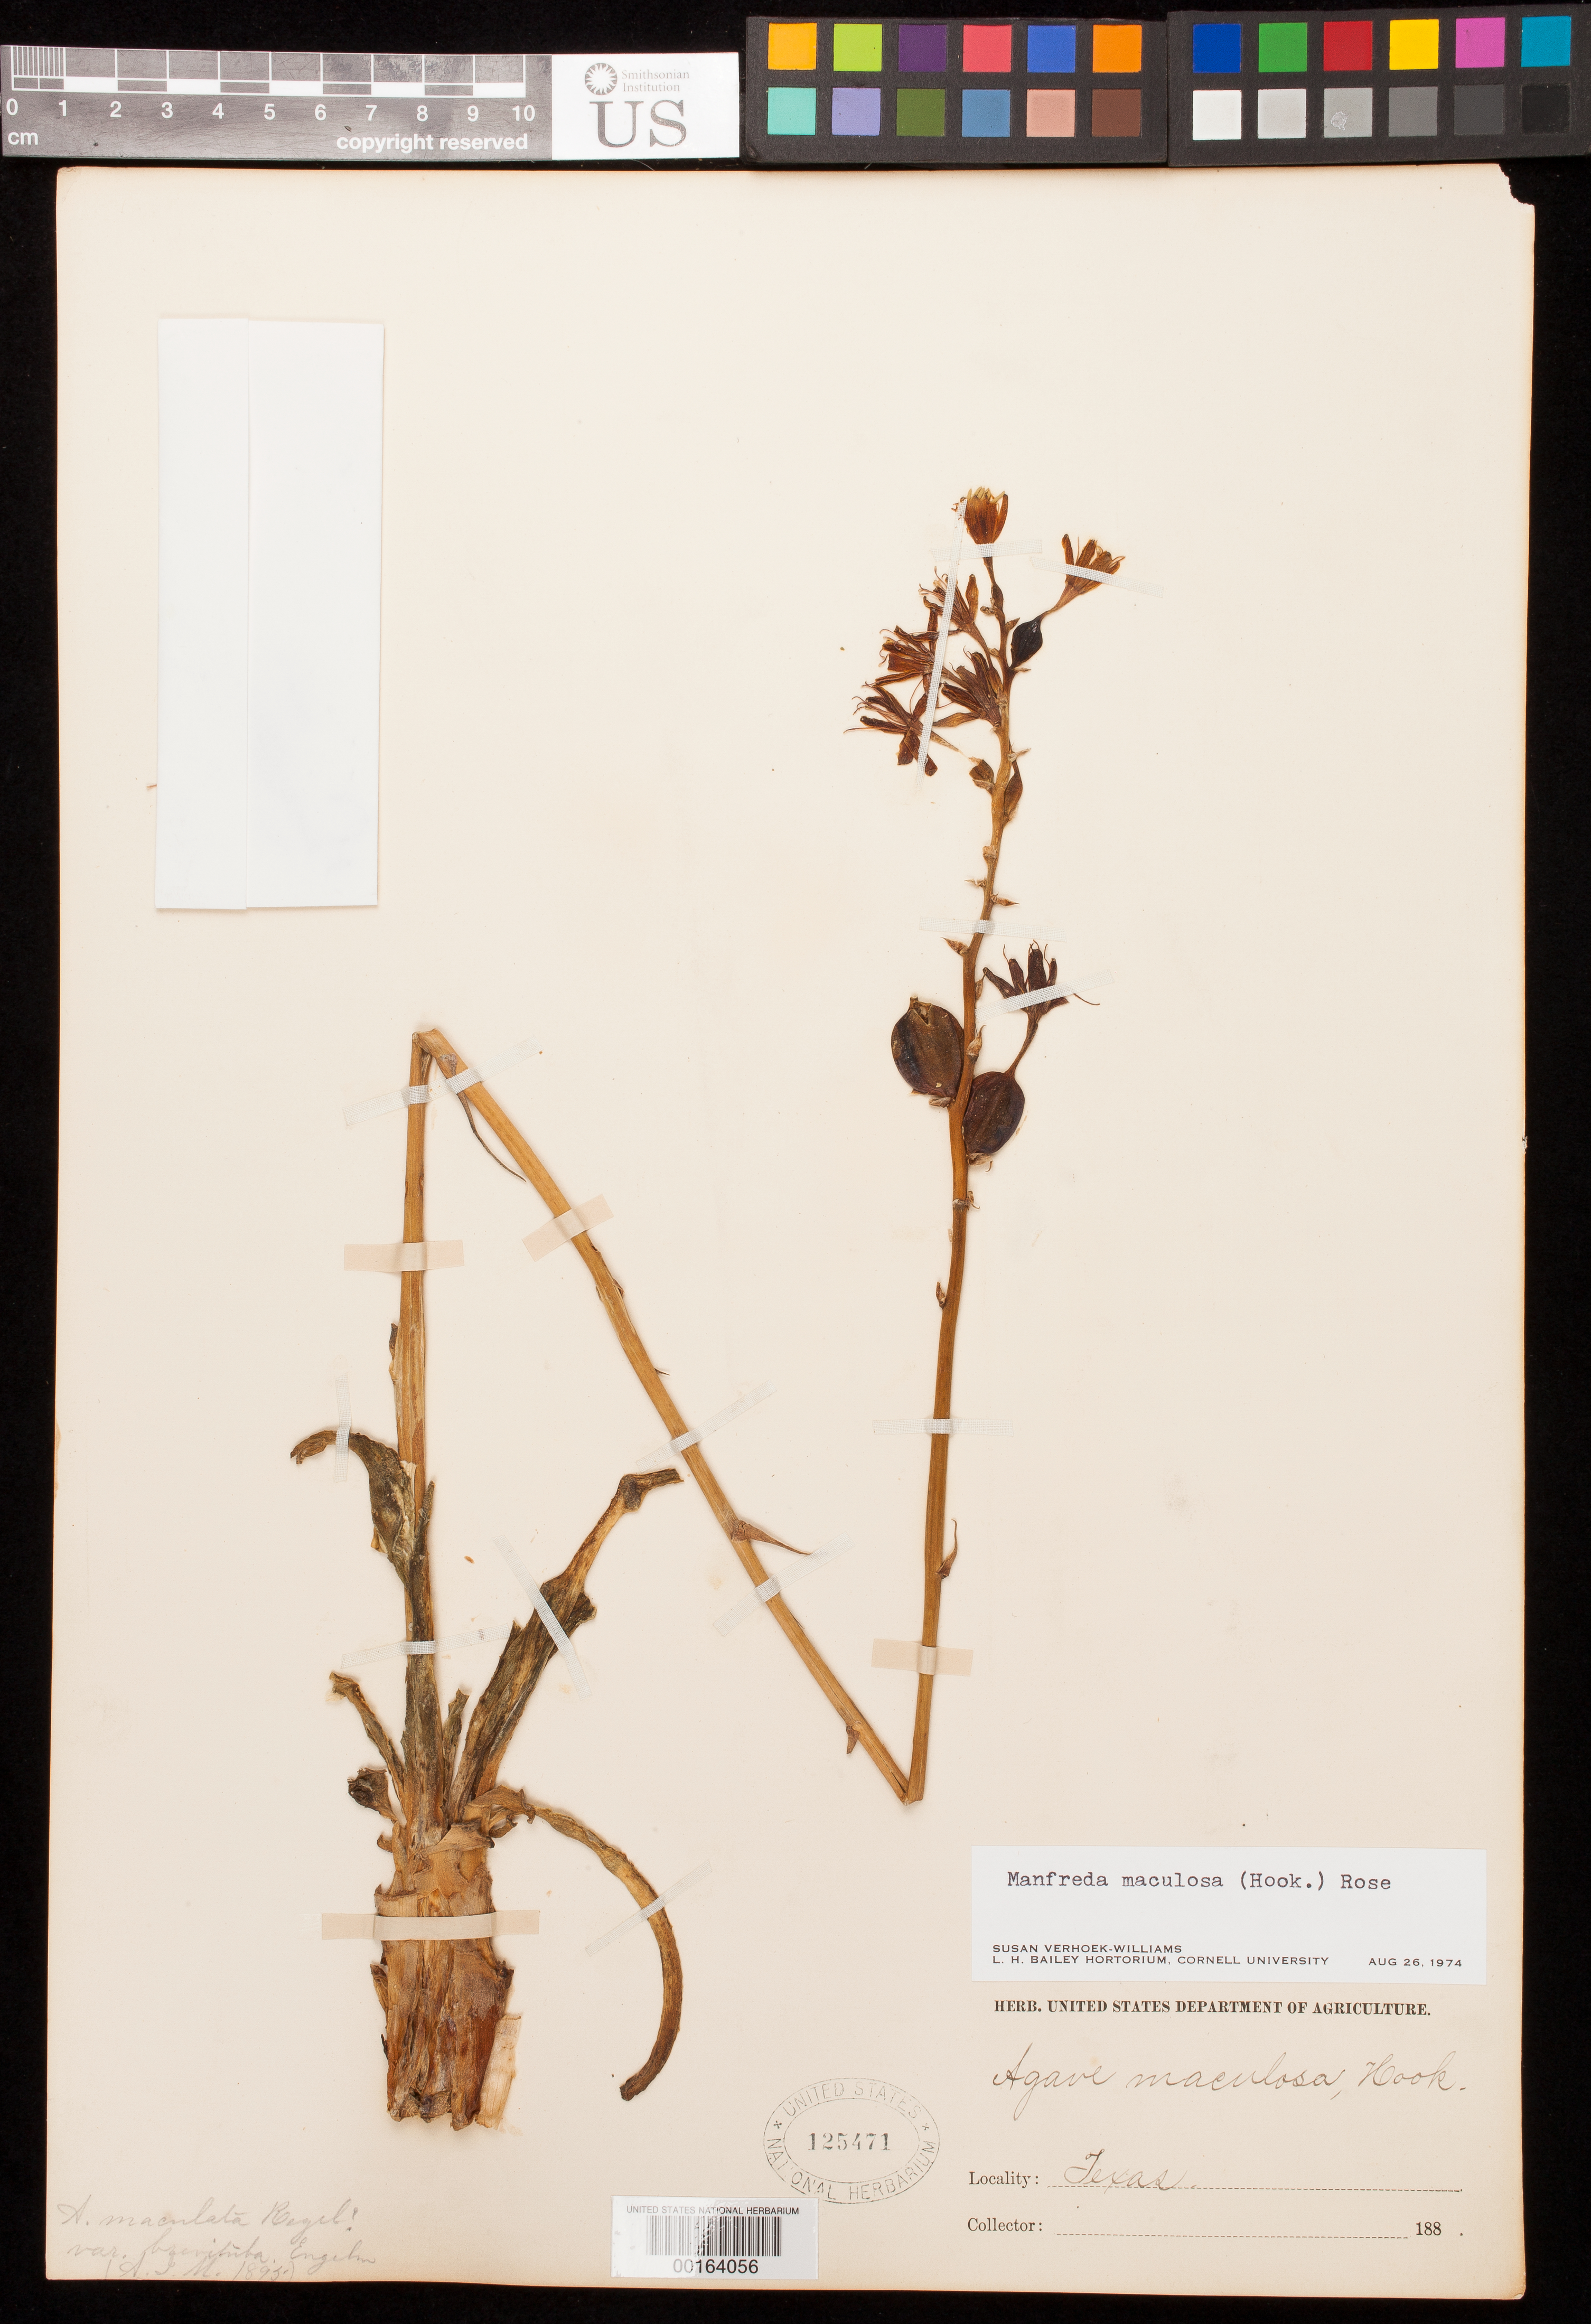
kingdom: Plantae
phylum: Tracheophyta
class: Liliopsida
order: Asparagales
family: Asparagaceae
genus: Manfreda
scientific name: Manfreda maculosa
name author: (Hook.) Rose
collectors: A. Ruth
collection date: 1903-09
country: United States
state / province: Texas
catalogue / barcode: US 125471